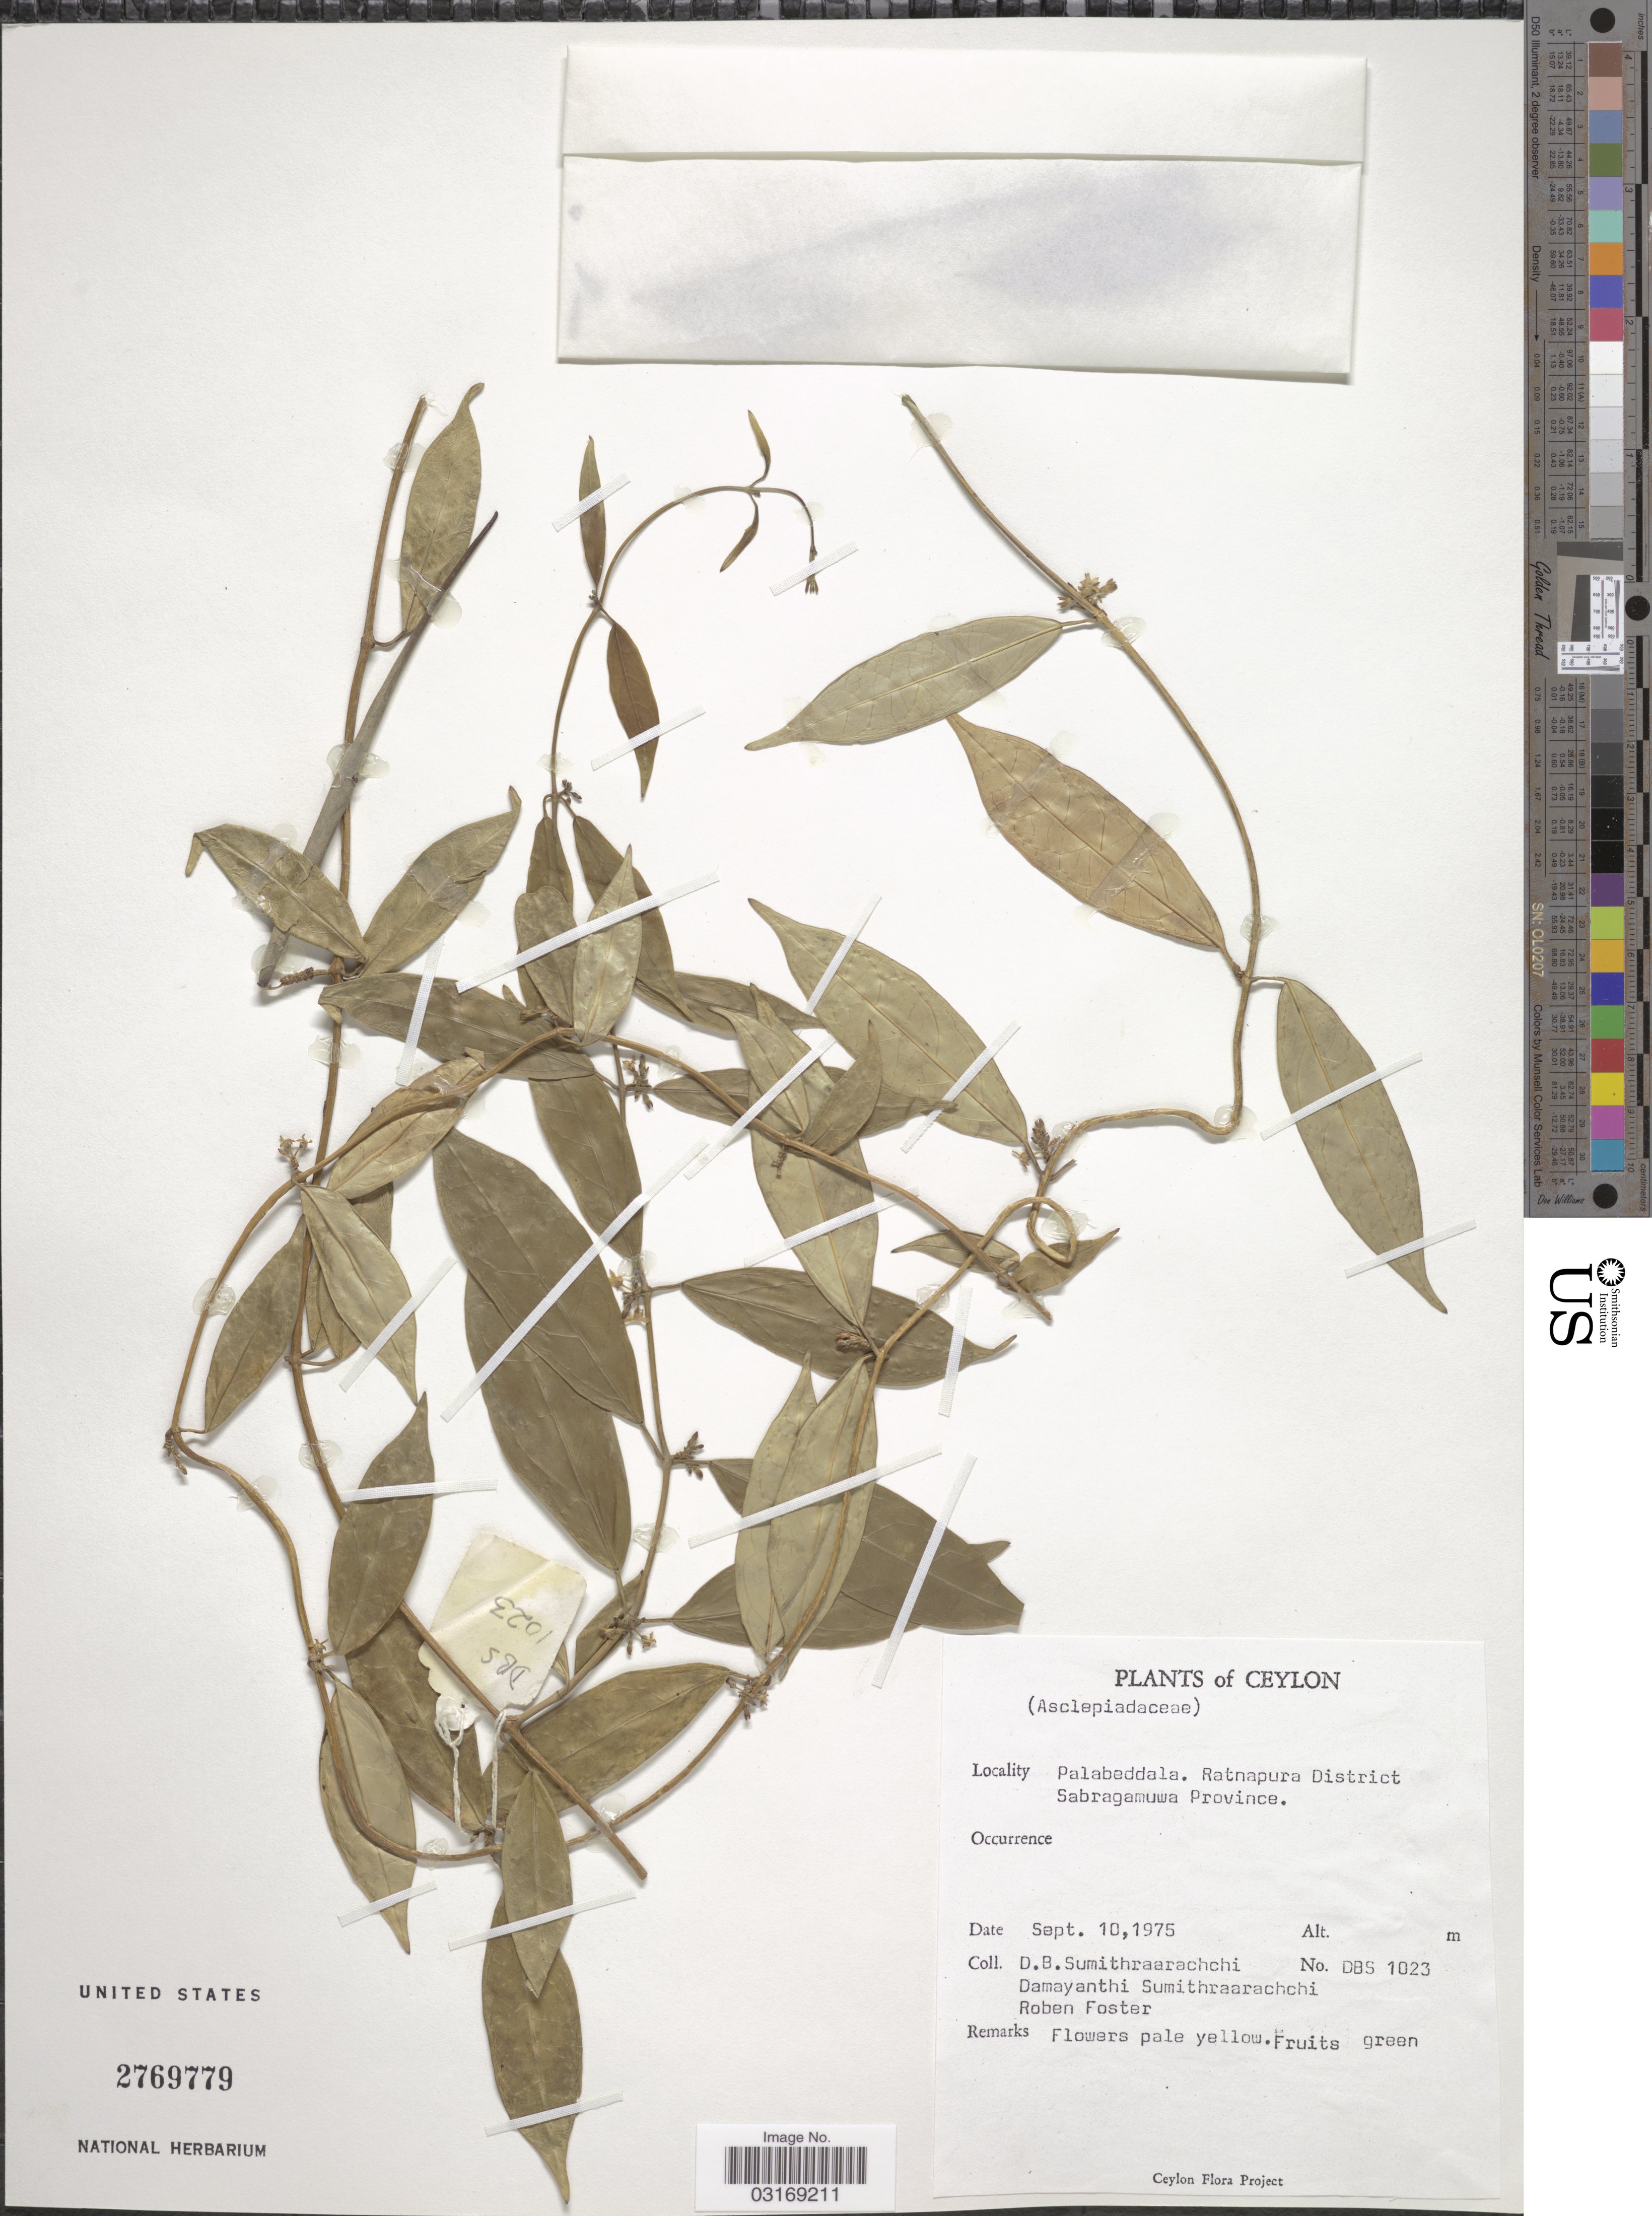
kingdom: Plantae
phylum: Tracheophyta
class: Magnoliopsida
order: Gentianales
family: Apocynaceae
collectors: D. B. Sumithraarachchi, D. Sumithraarachchi & R. Foster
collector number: DBS 1023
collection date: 1975-09-10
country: Sri Lanka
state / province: Sabaragamuwa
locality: Ceylon. Palabeddala. Ratnapura District.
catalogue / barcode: US 2769779